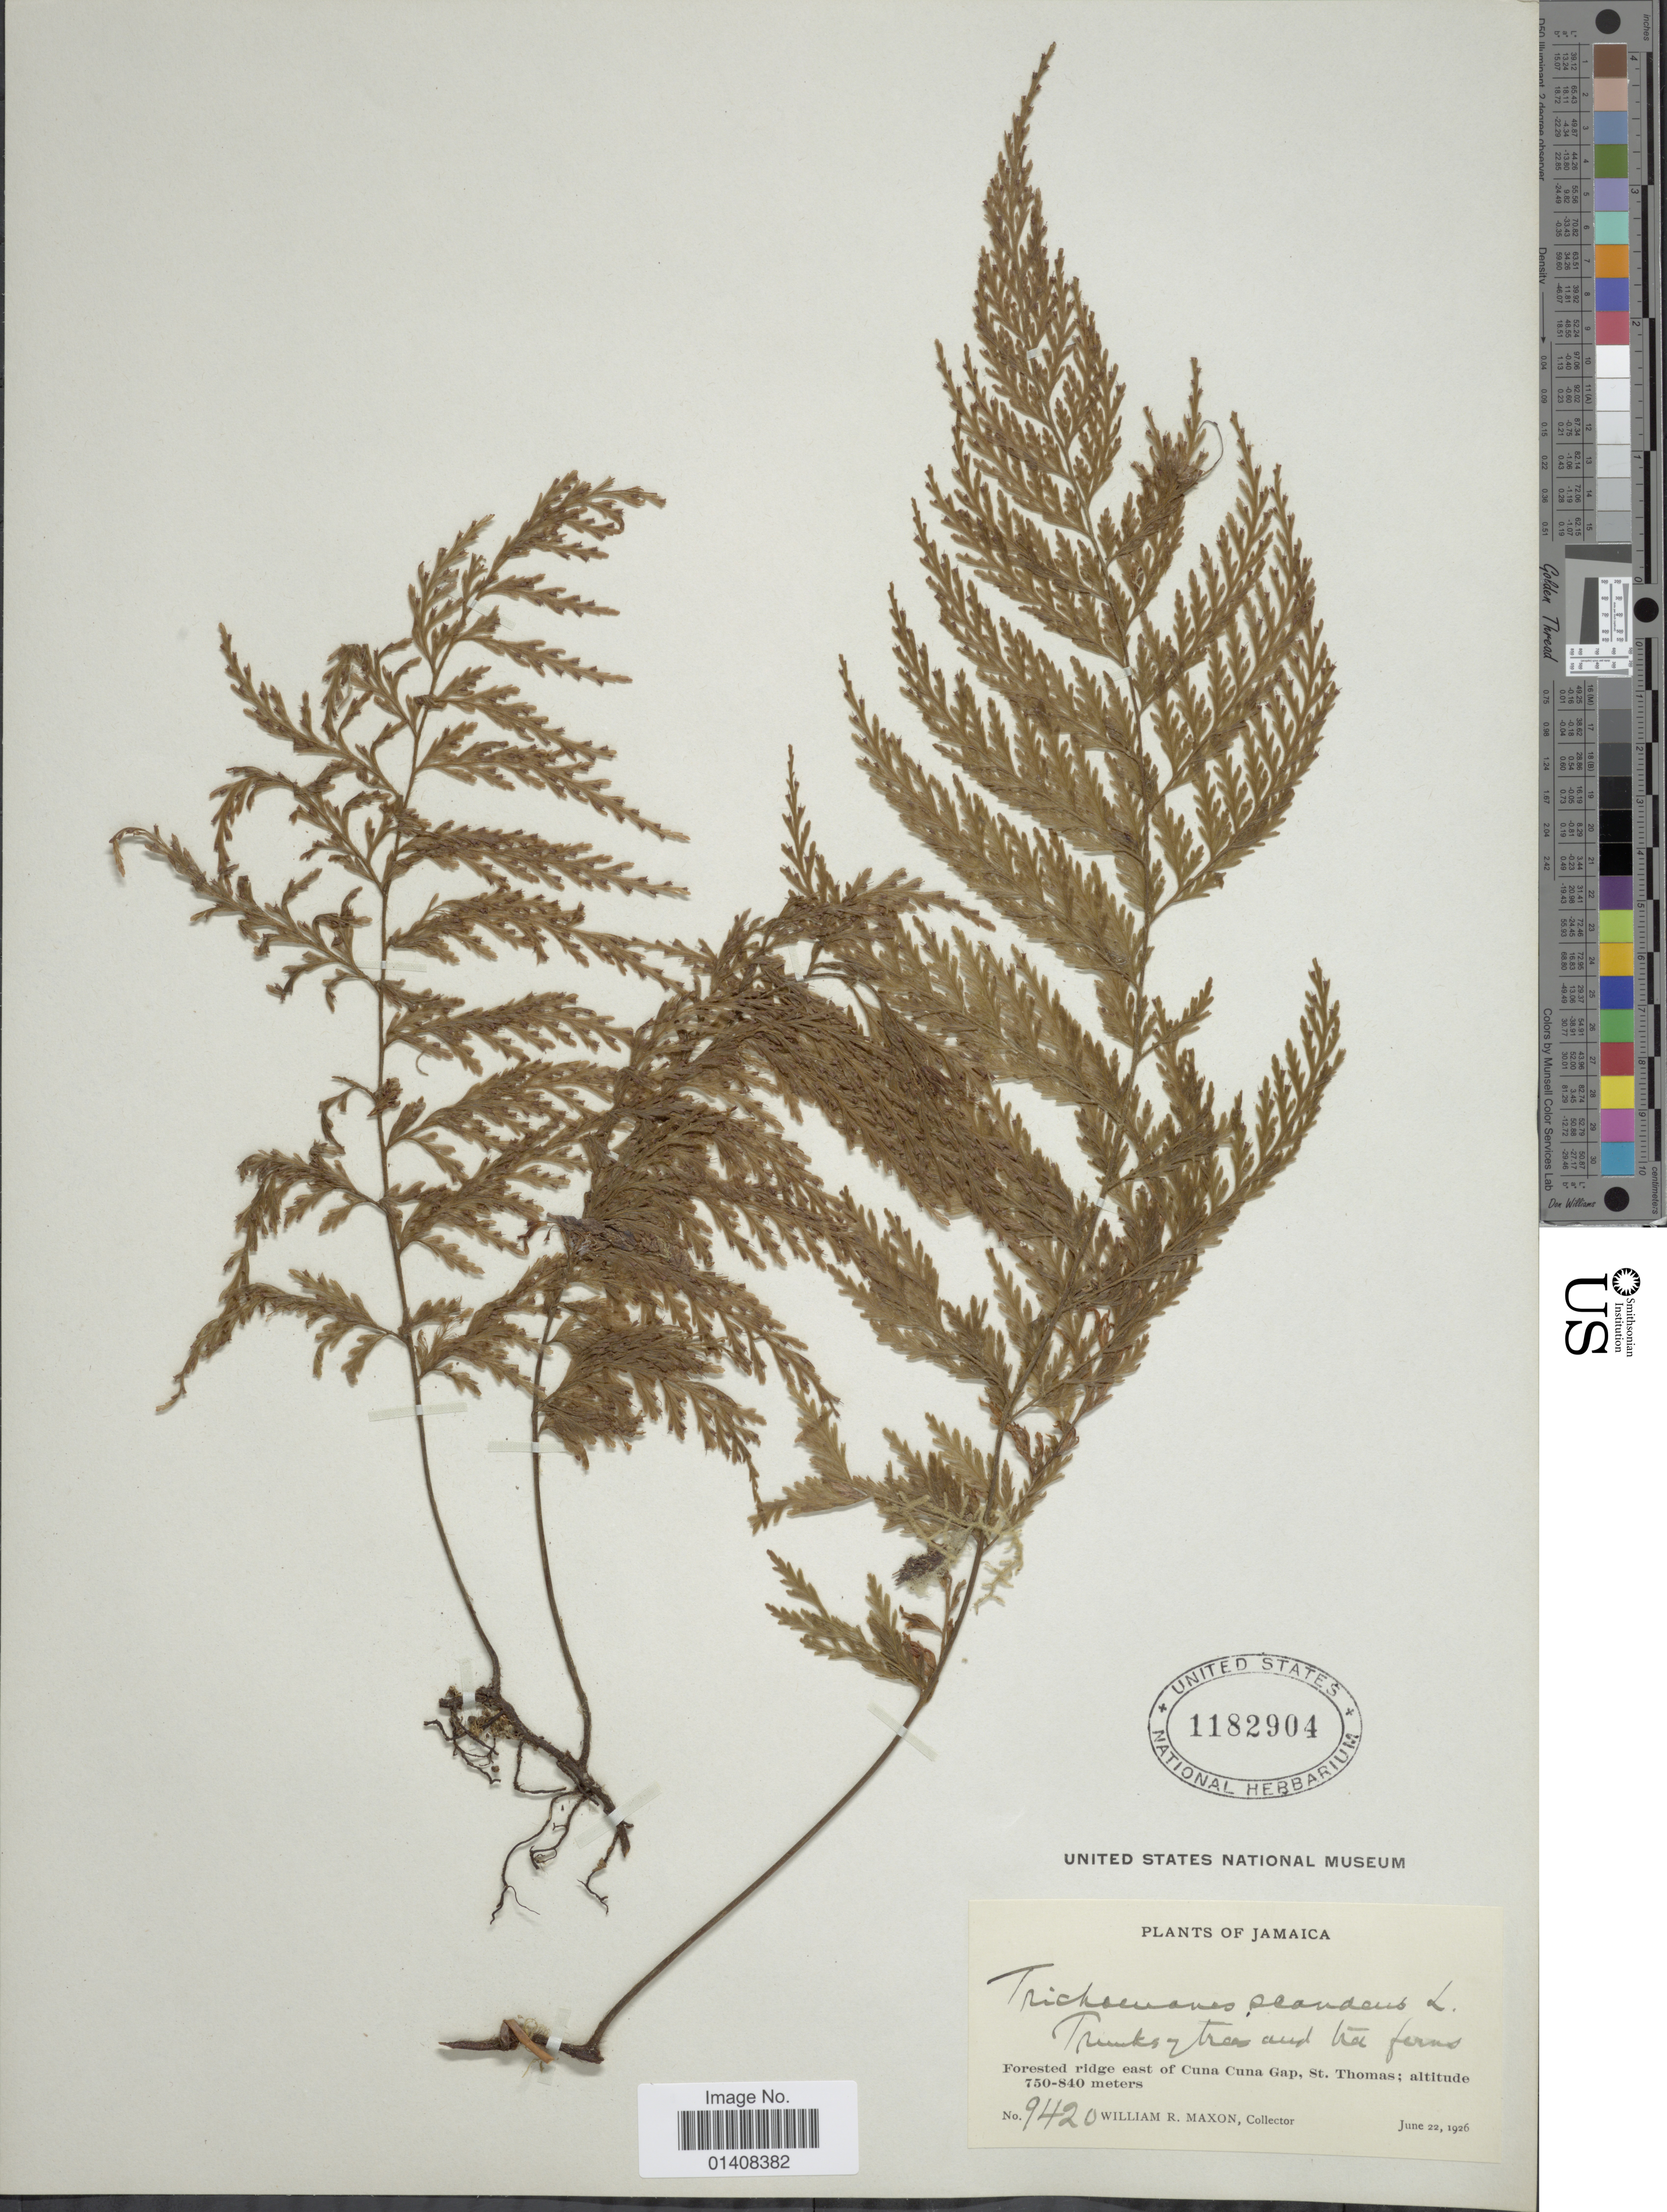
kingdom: Plantae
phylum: Tracheophyta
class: Polypodiopsida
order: Hymenophyllales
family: Hymenophyllaceae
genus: Trichomanes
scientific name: Trichomanes scandens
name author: L.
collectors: W. R. Maxon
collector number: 9420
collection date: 1926-06-22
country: Jamaica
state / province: Saint Thomas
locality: Forested ridge east of Cuna Cuna Gap, St. Thomas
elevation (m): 750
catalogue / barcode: US 1182904